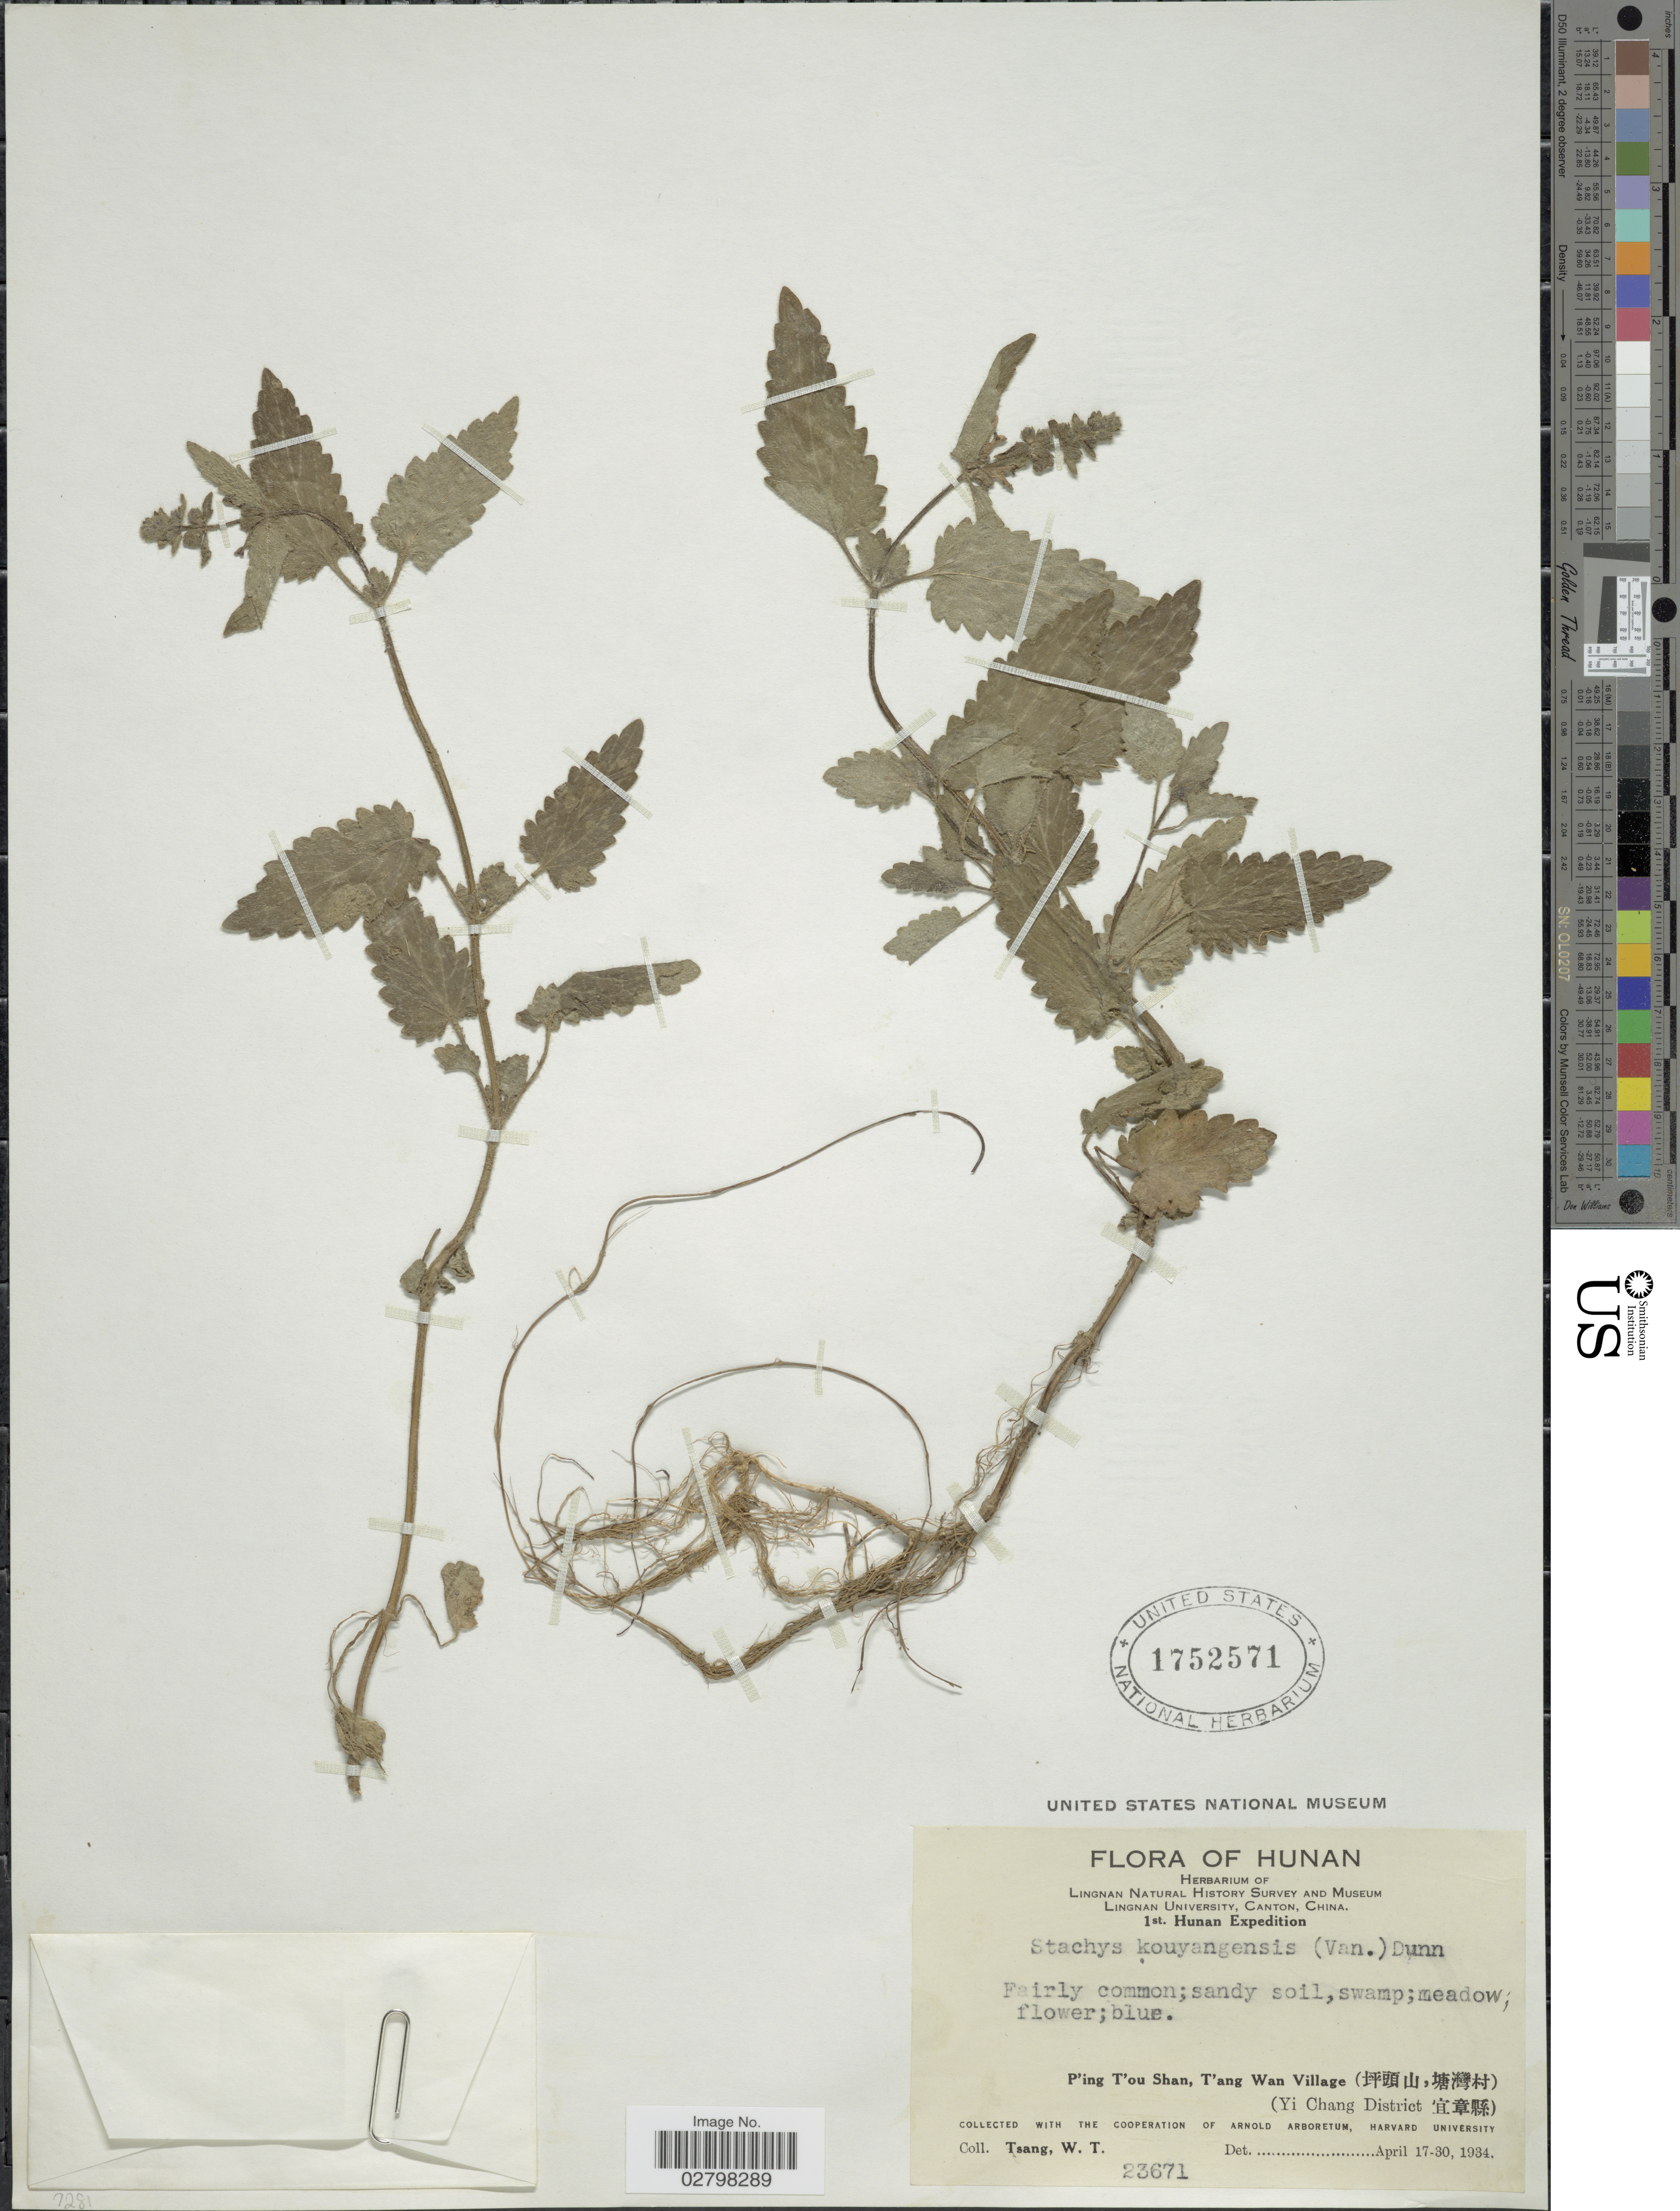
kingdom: Plantae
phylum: Tracheophyta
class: Magnoliopsida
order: Lamiales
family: Lamiaceae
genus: Stachys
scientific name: Stachys kouyangensis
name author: (Vaniot) Dunn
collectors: W. T. Tsang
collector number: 23671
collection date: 1934-04-17/1934-04-30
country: China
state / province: Hunan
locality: P'ing T'ou Shan, T'ang Wan Village (X). (Yi Chang District X).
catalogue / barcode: US 1752571